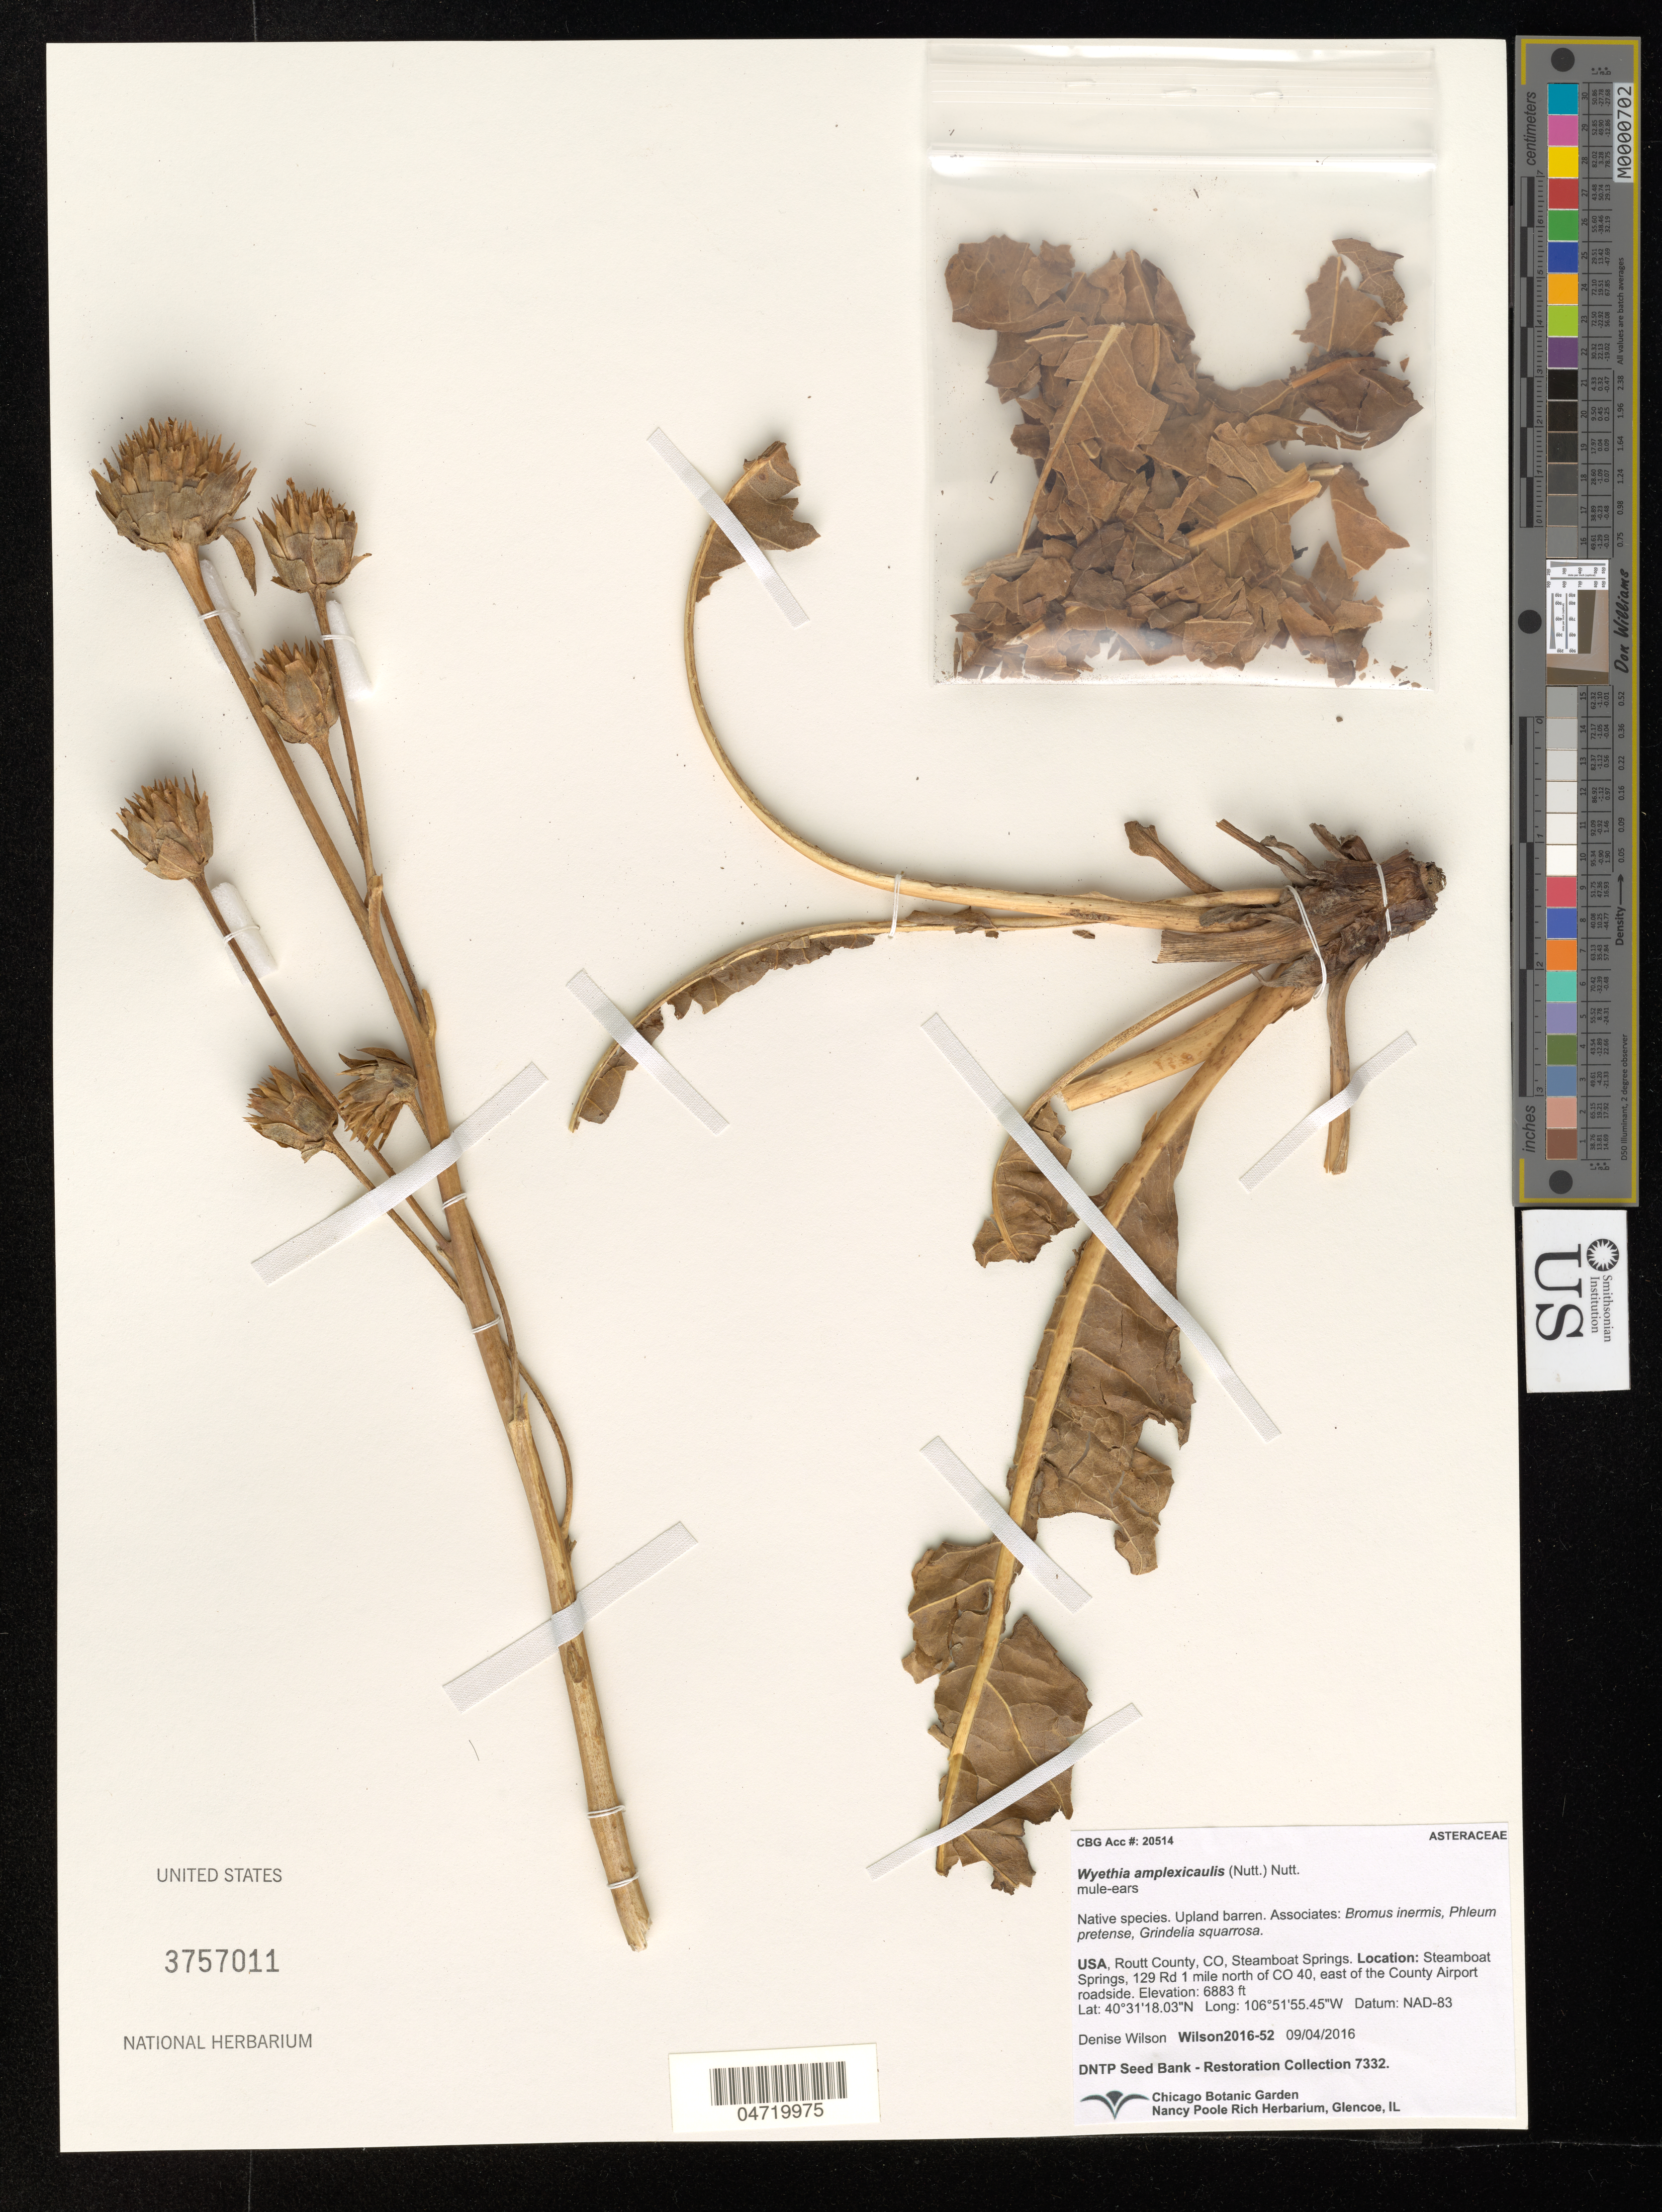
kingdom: Plantae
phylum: Tracheophyta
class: Magnoliopsida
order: Asterales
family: Asteraceae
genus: Wyethia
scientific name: Wyethia amplexicaulis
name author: Nutt.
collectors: D. Wilson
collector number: Wilson2016-52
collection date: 2016-09-04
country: United States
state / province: Colorado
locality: Routt County, CO, Steamboat Springs. Steamboat Springs, 129 Rd 1 mile north of CO 40, east of the Country Airport roadside.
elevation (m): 2098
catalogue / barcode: US 3757011